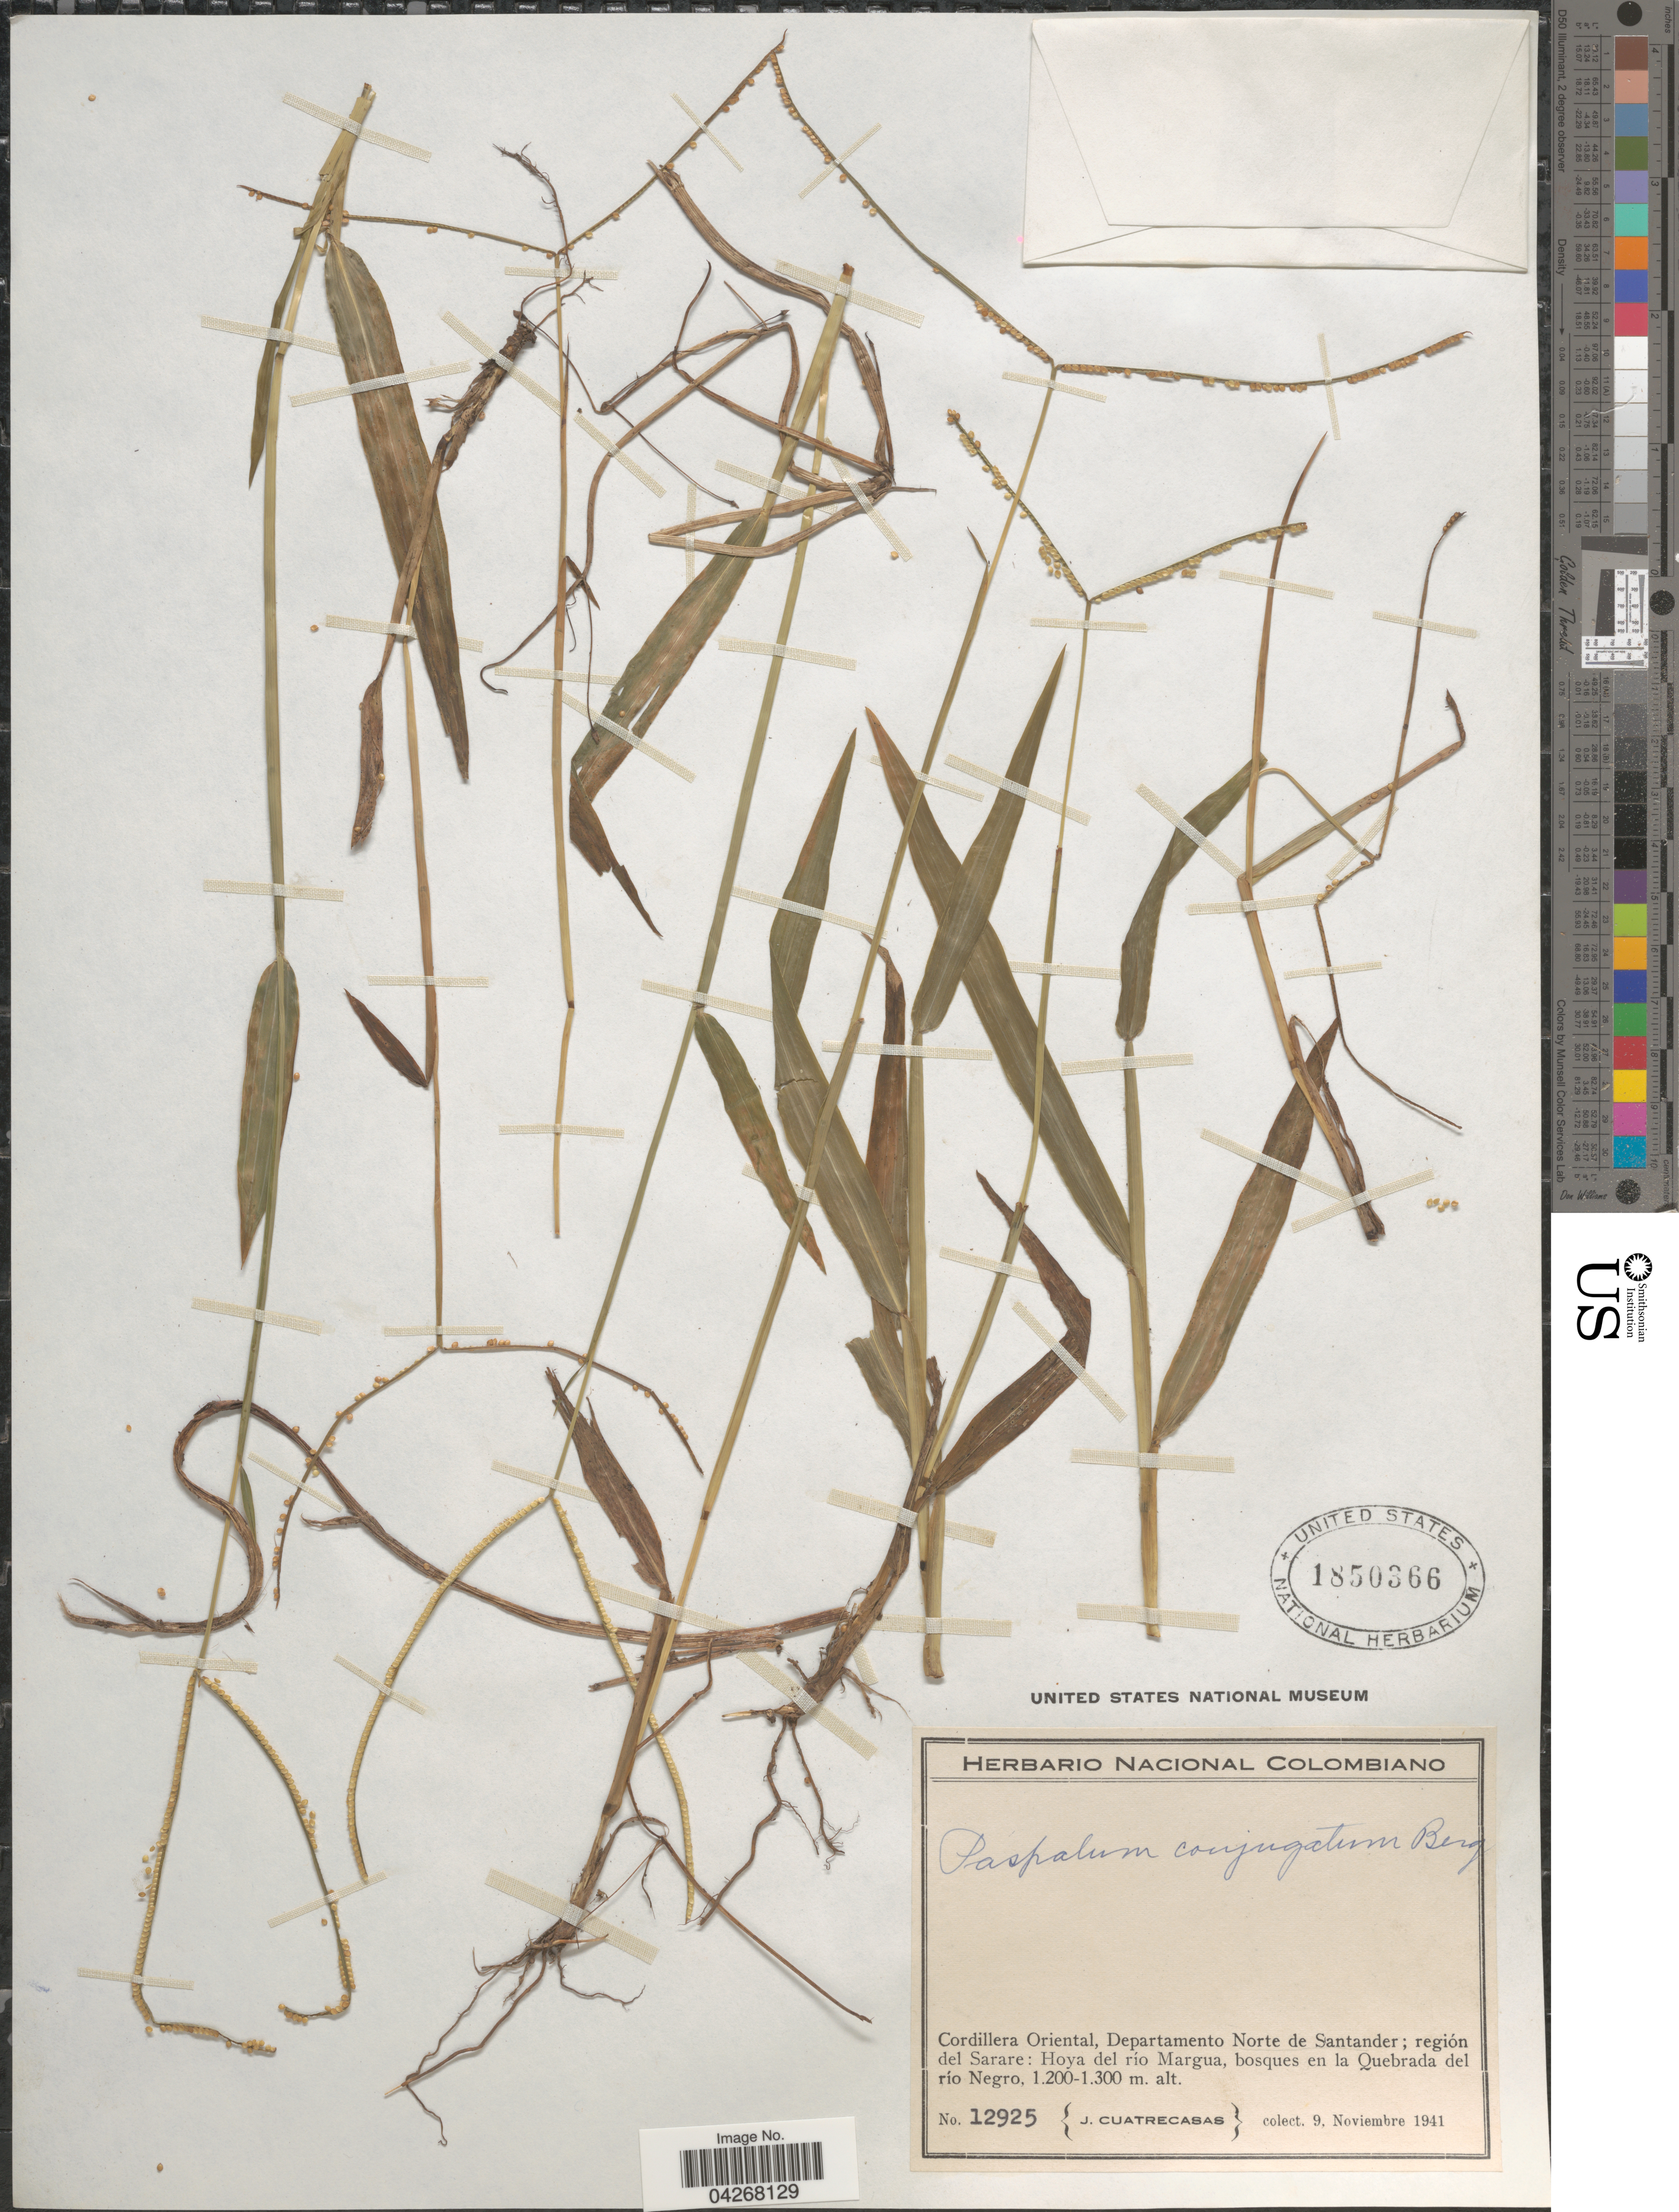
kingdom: Plantae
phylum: Tracheophyta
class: Liliopsida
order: Poales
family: Poaceae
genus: Paspalum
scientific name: Paspalum conjugatum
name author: P.J. Bergius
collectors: J. Cuatrecasas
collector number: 12925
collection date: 1941-11-09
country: Colombia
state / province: Norte de Santander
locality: Cordillera Oriental, Departamento Norte de Santander; región del Sarere: Hoya del río Margua, bosques en la Quebrada del río Negro.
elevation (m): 1200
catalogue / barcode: US 1850366